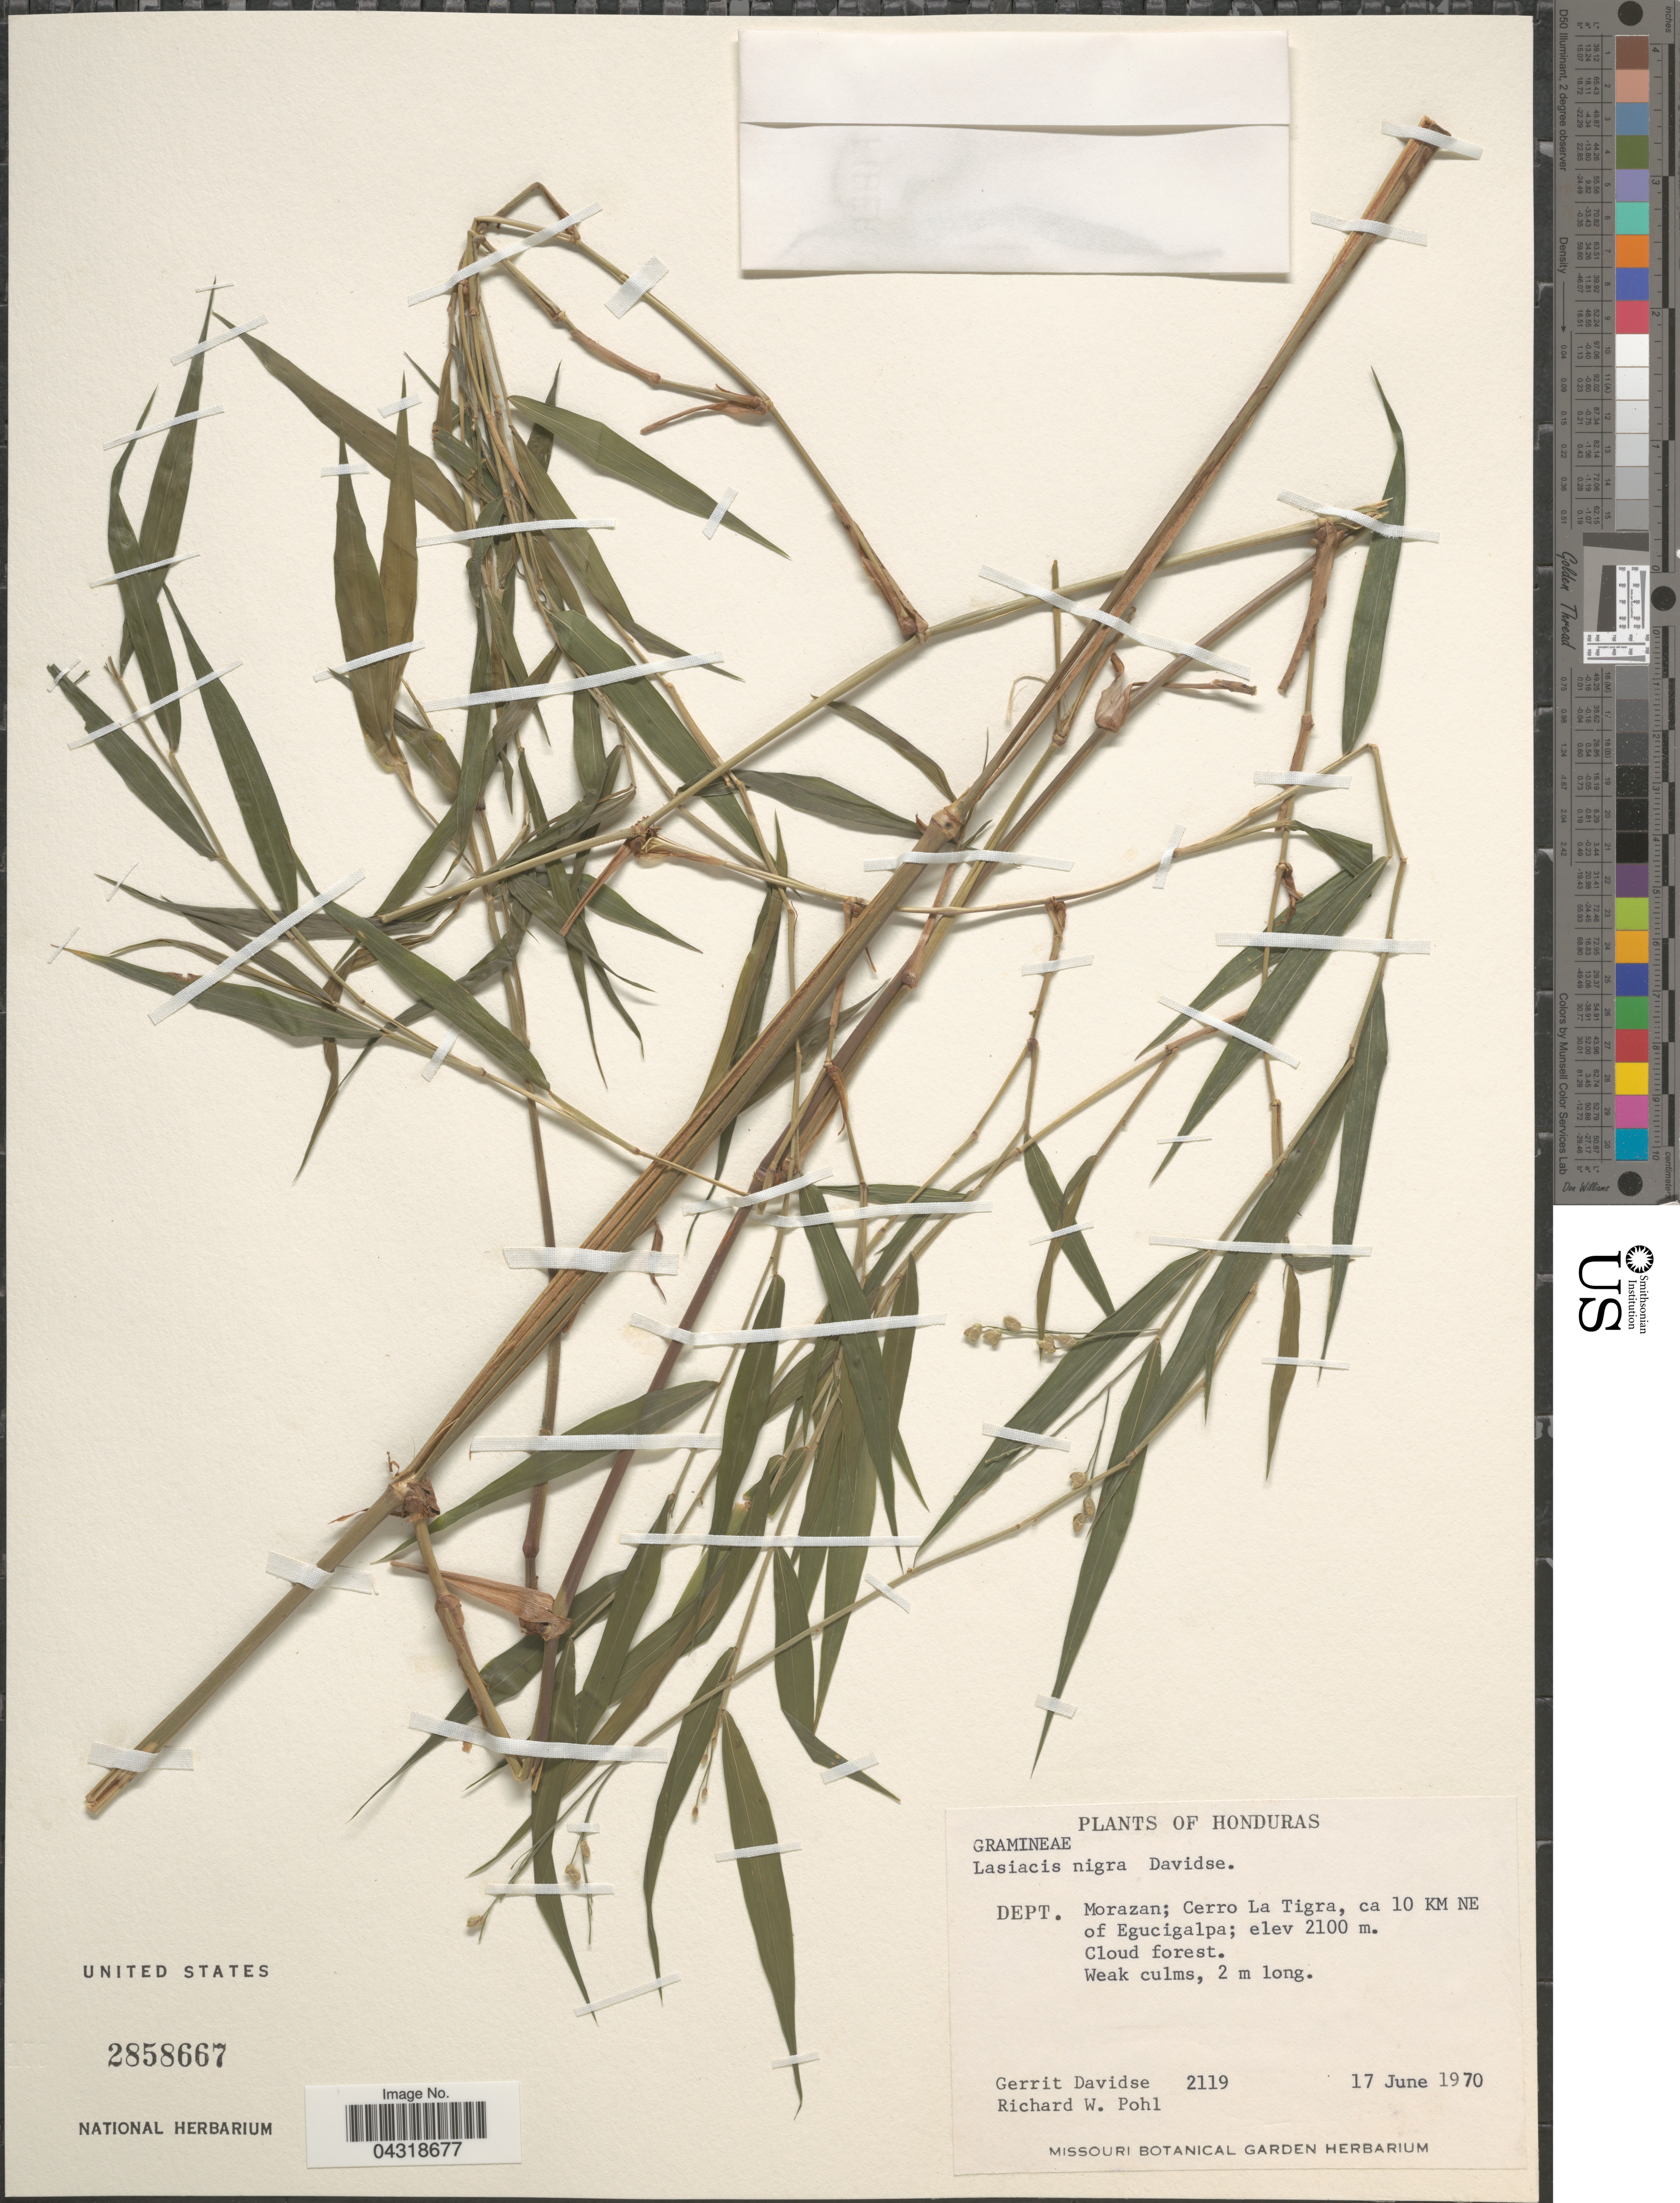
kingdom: Plantae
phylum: Tracheophyta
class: Liliopsida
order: Poales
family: Poaceae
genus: Lasiacis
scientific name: Lasiacis nigra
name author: Davidse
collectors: G. Davidse & R. W. Pohl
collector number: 2119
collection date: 1970-06-17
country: Honduras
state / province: Fco. Morazán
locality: Dept. Morazan; Cerro La Tigre, ca 10 KM NE of Egucigalpa.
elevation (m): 2100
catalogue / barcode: US 2858667